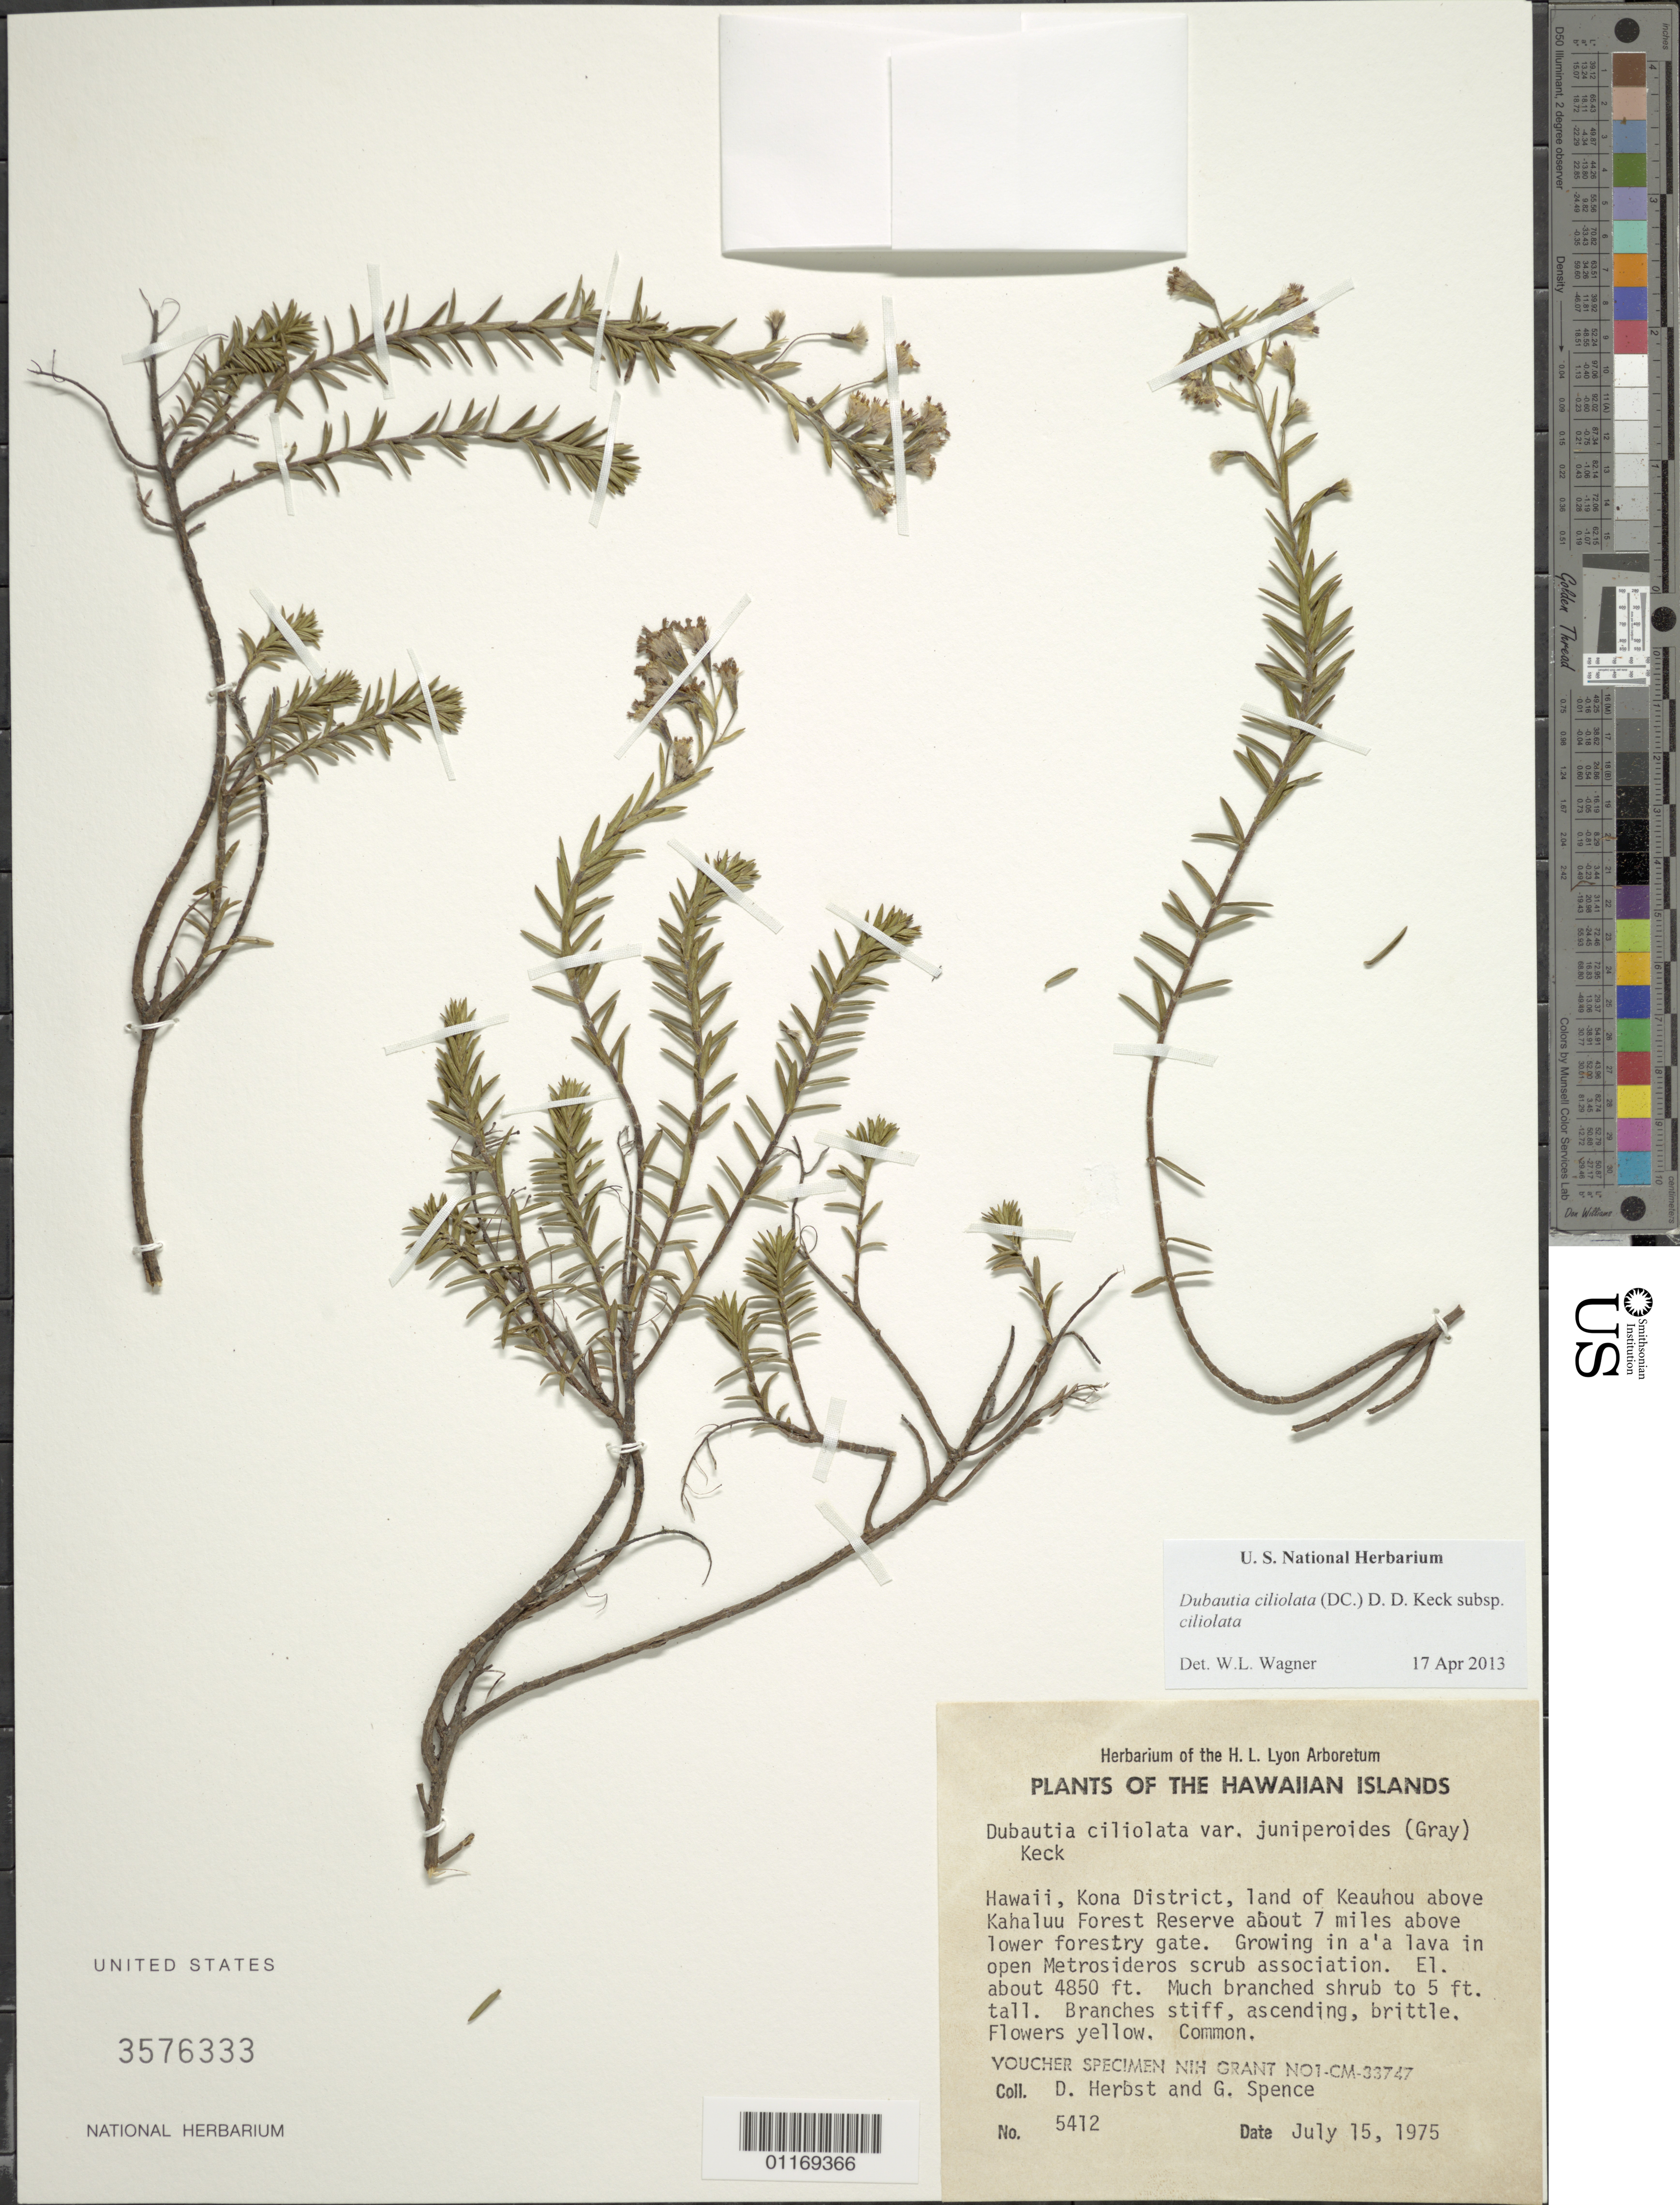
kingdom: Plantae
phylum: Tracheophyta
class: Magnoliopsida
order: Asterales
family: Asteraceae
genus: Dubautia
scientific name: Dubautia ciliolata subsp. ciliolata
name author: (DC.) D.D. Keck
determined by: Wagner, W. L., (BOT), Smithsonian Institution - National Museum of Natural History (UNITED STATES)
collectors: D. R. Herbst & G. Spence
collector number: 5412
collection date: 1975-07-15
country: United States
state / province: Hawaii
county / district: Hawaii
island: Hawaii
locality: Kona District, Land of Keauhou above Kahaluu Forest Reserve about 7 miles above the lower forestry gate, growing along jeep road.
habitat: a'a lava.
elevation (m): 1478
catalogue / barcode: US 3576333